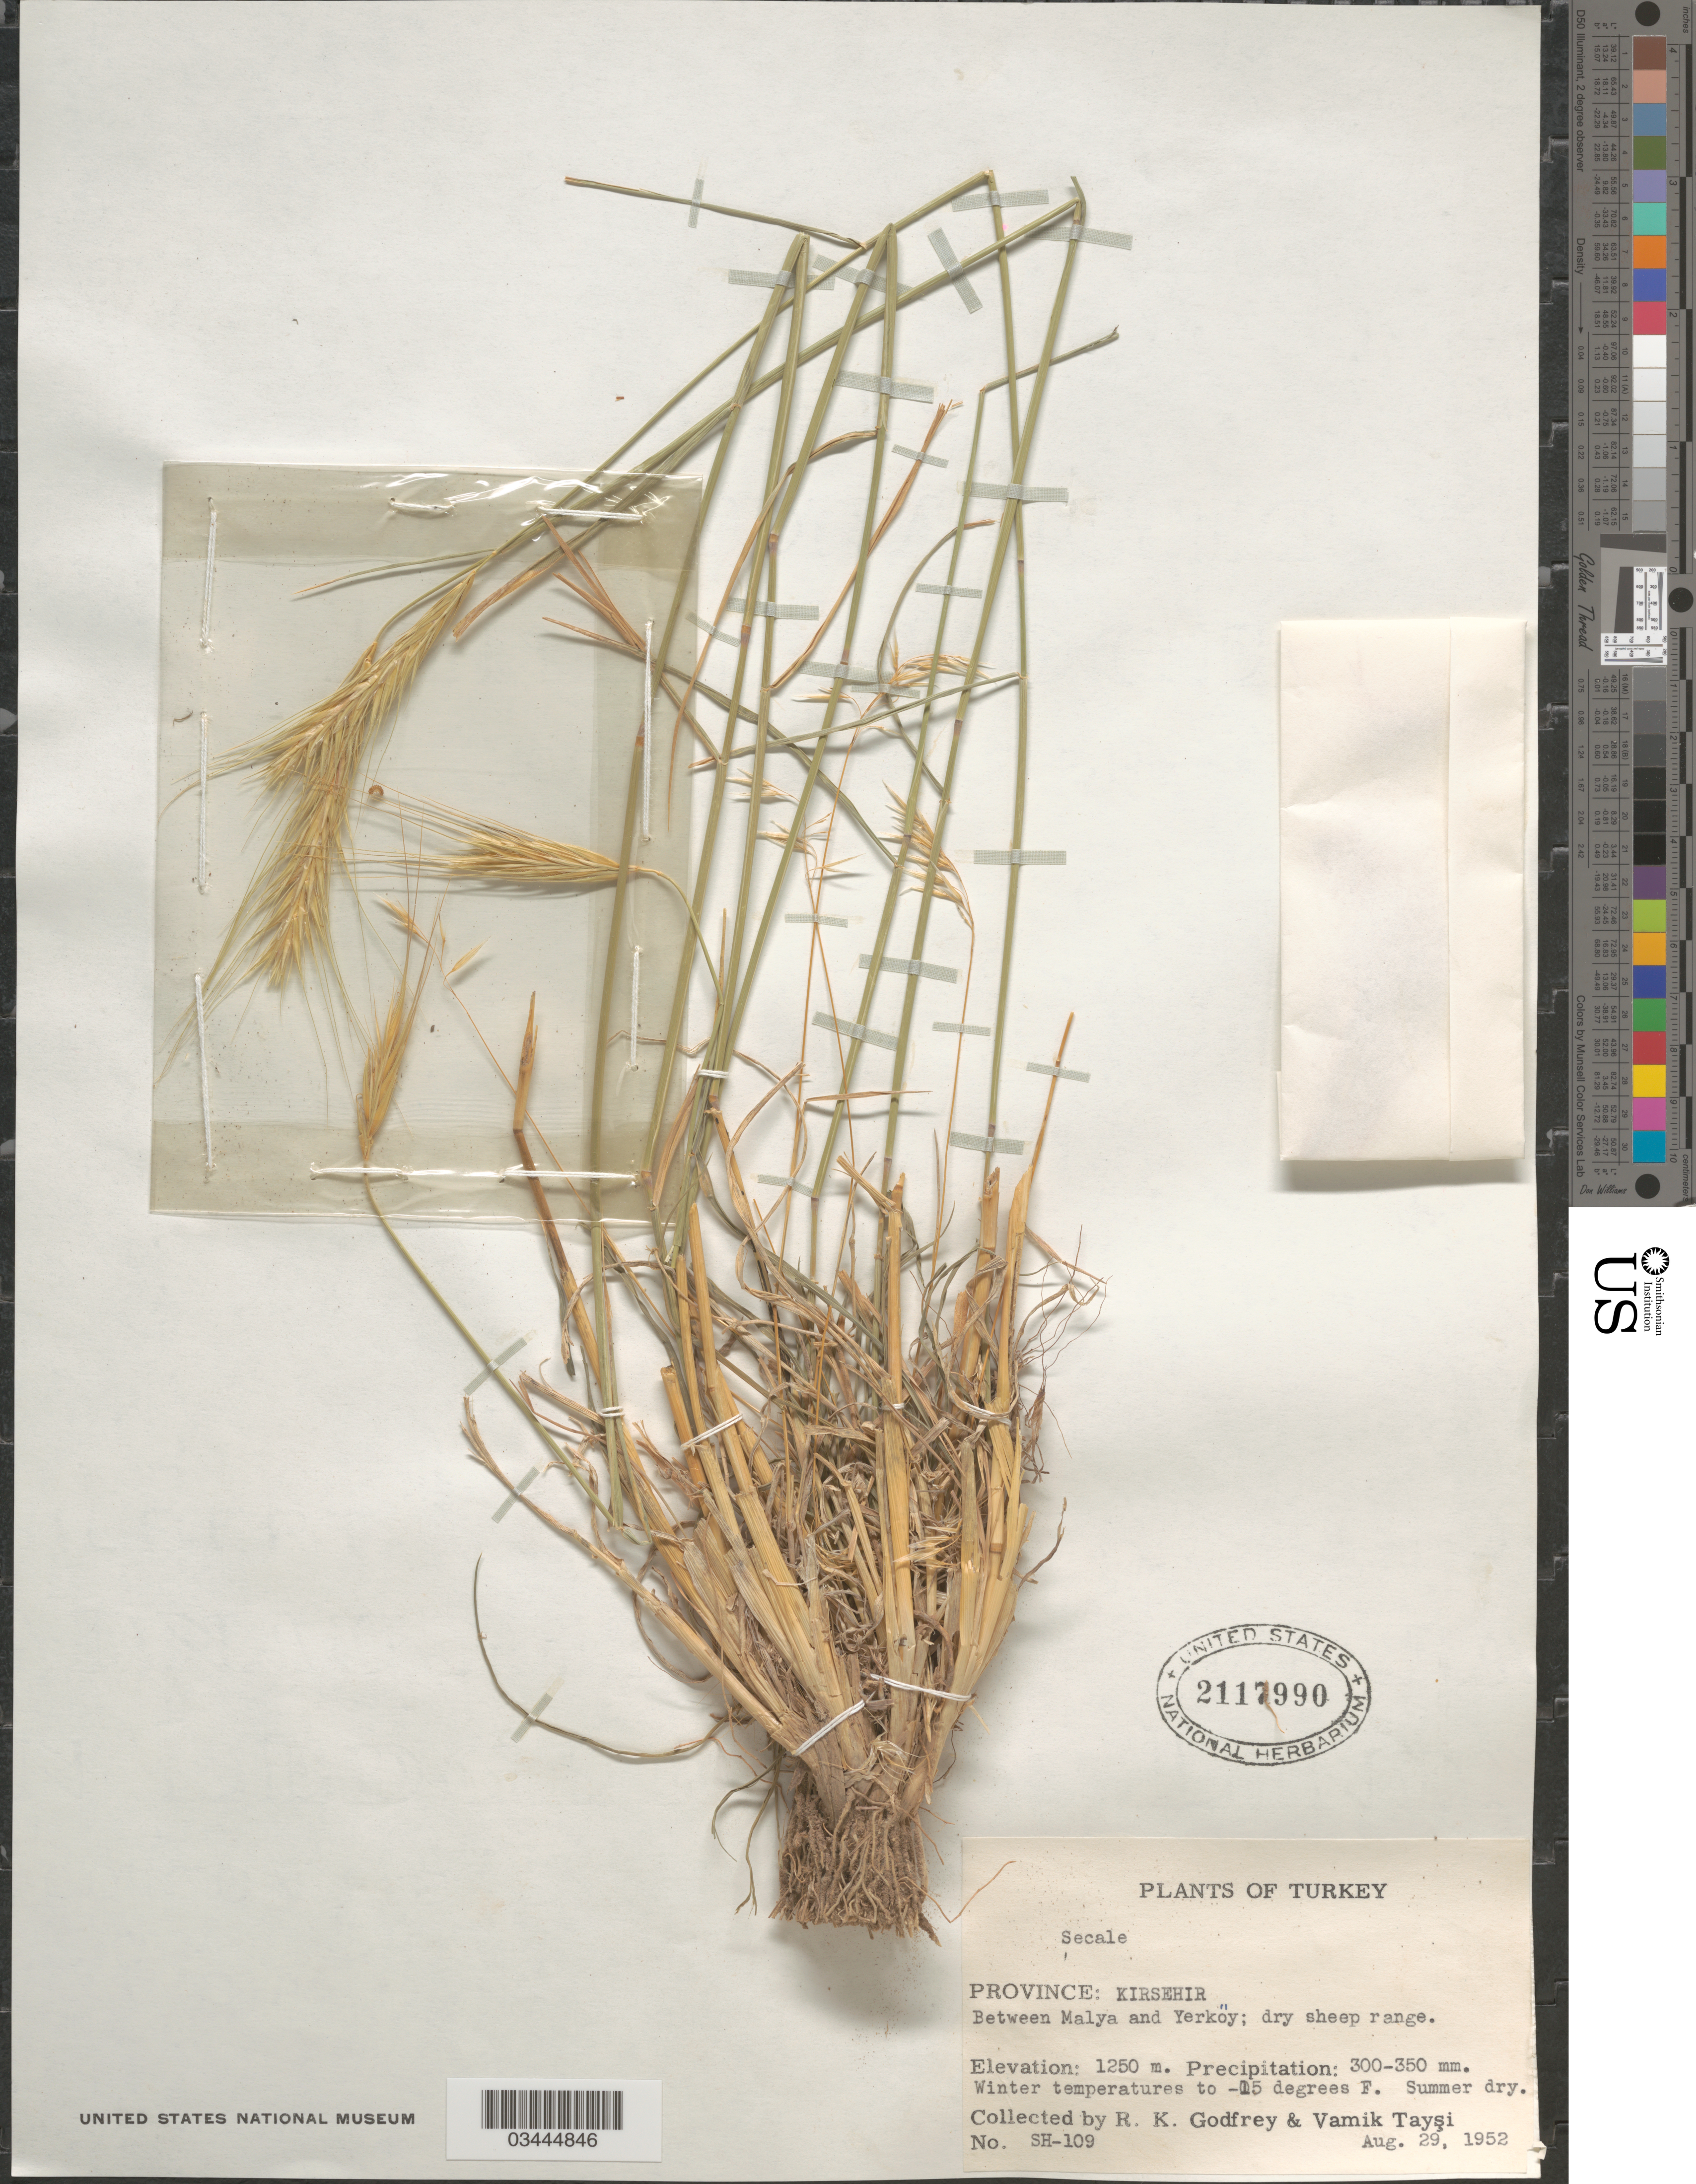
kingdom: Plantae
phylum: Tracheophyta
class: Liliopsida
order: Poales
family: Poaceae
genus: Secale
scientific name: Secale sp.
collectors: R. K. Godfrey & V. Taysi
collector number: SH-109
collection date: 1952-08-29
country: Turkey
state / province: Kirsehir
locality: Between Malya and Yerköy; dry sheep range.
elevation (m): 1250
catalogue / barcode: US 2117990